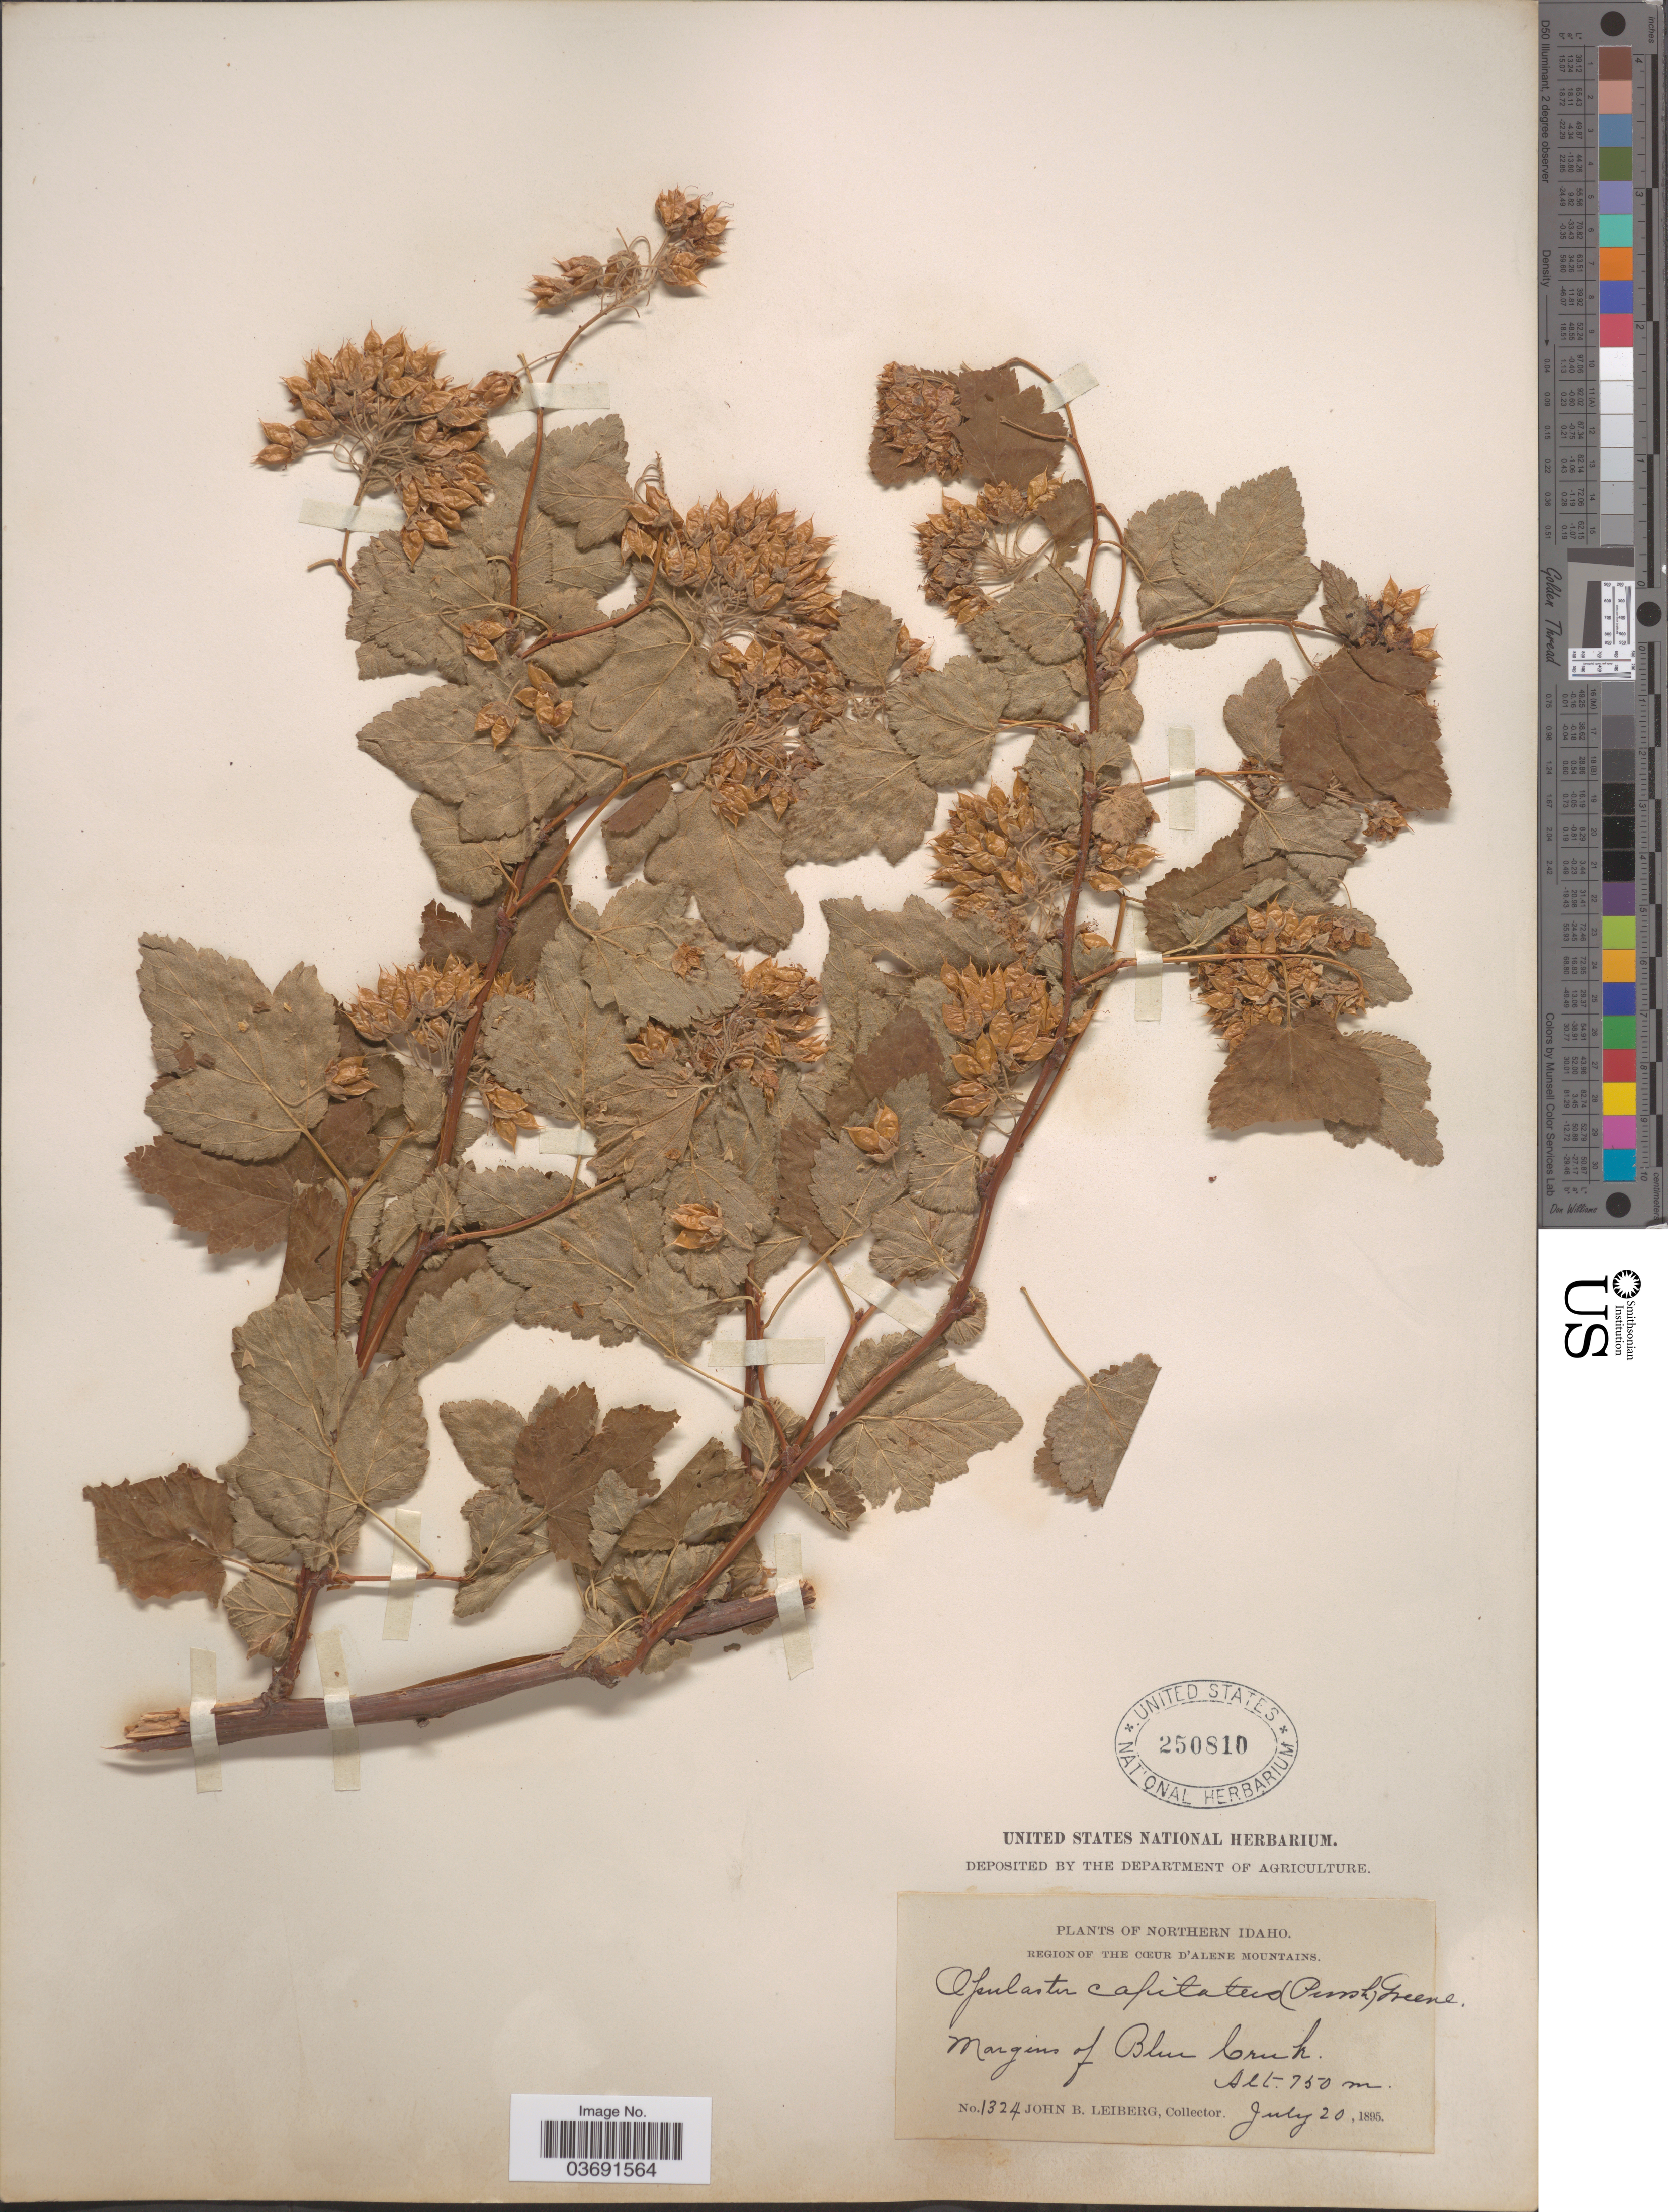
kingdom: Plantae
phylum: Tracheophyta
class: Magnoliopsida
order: Rosales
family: Rosaceae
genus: Physocarpus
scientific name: Physocarpus capitatus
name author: (Pursh) Kuntze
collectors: J. B. Leiberg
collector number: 1324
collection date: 1895-07-20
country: United States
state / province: Idaho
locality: Northern Idaho. Region of the Cœur d'Alene Mountains. Margins of Blue Creek.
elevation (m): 750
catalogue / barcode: US 250810